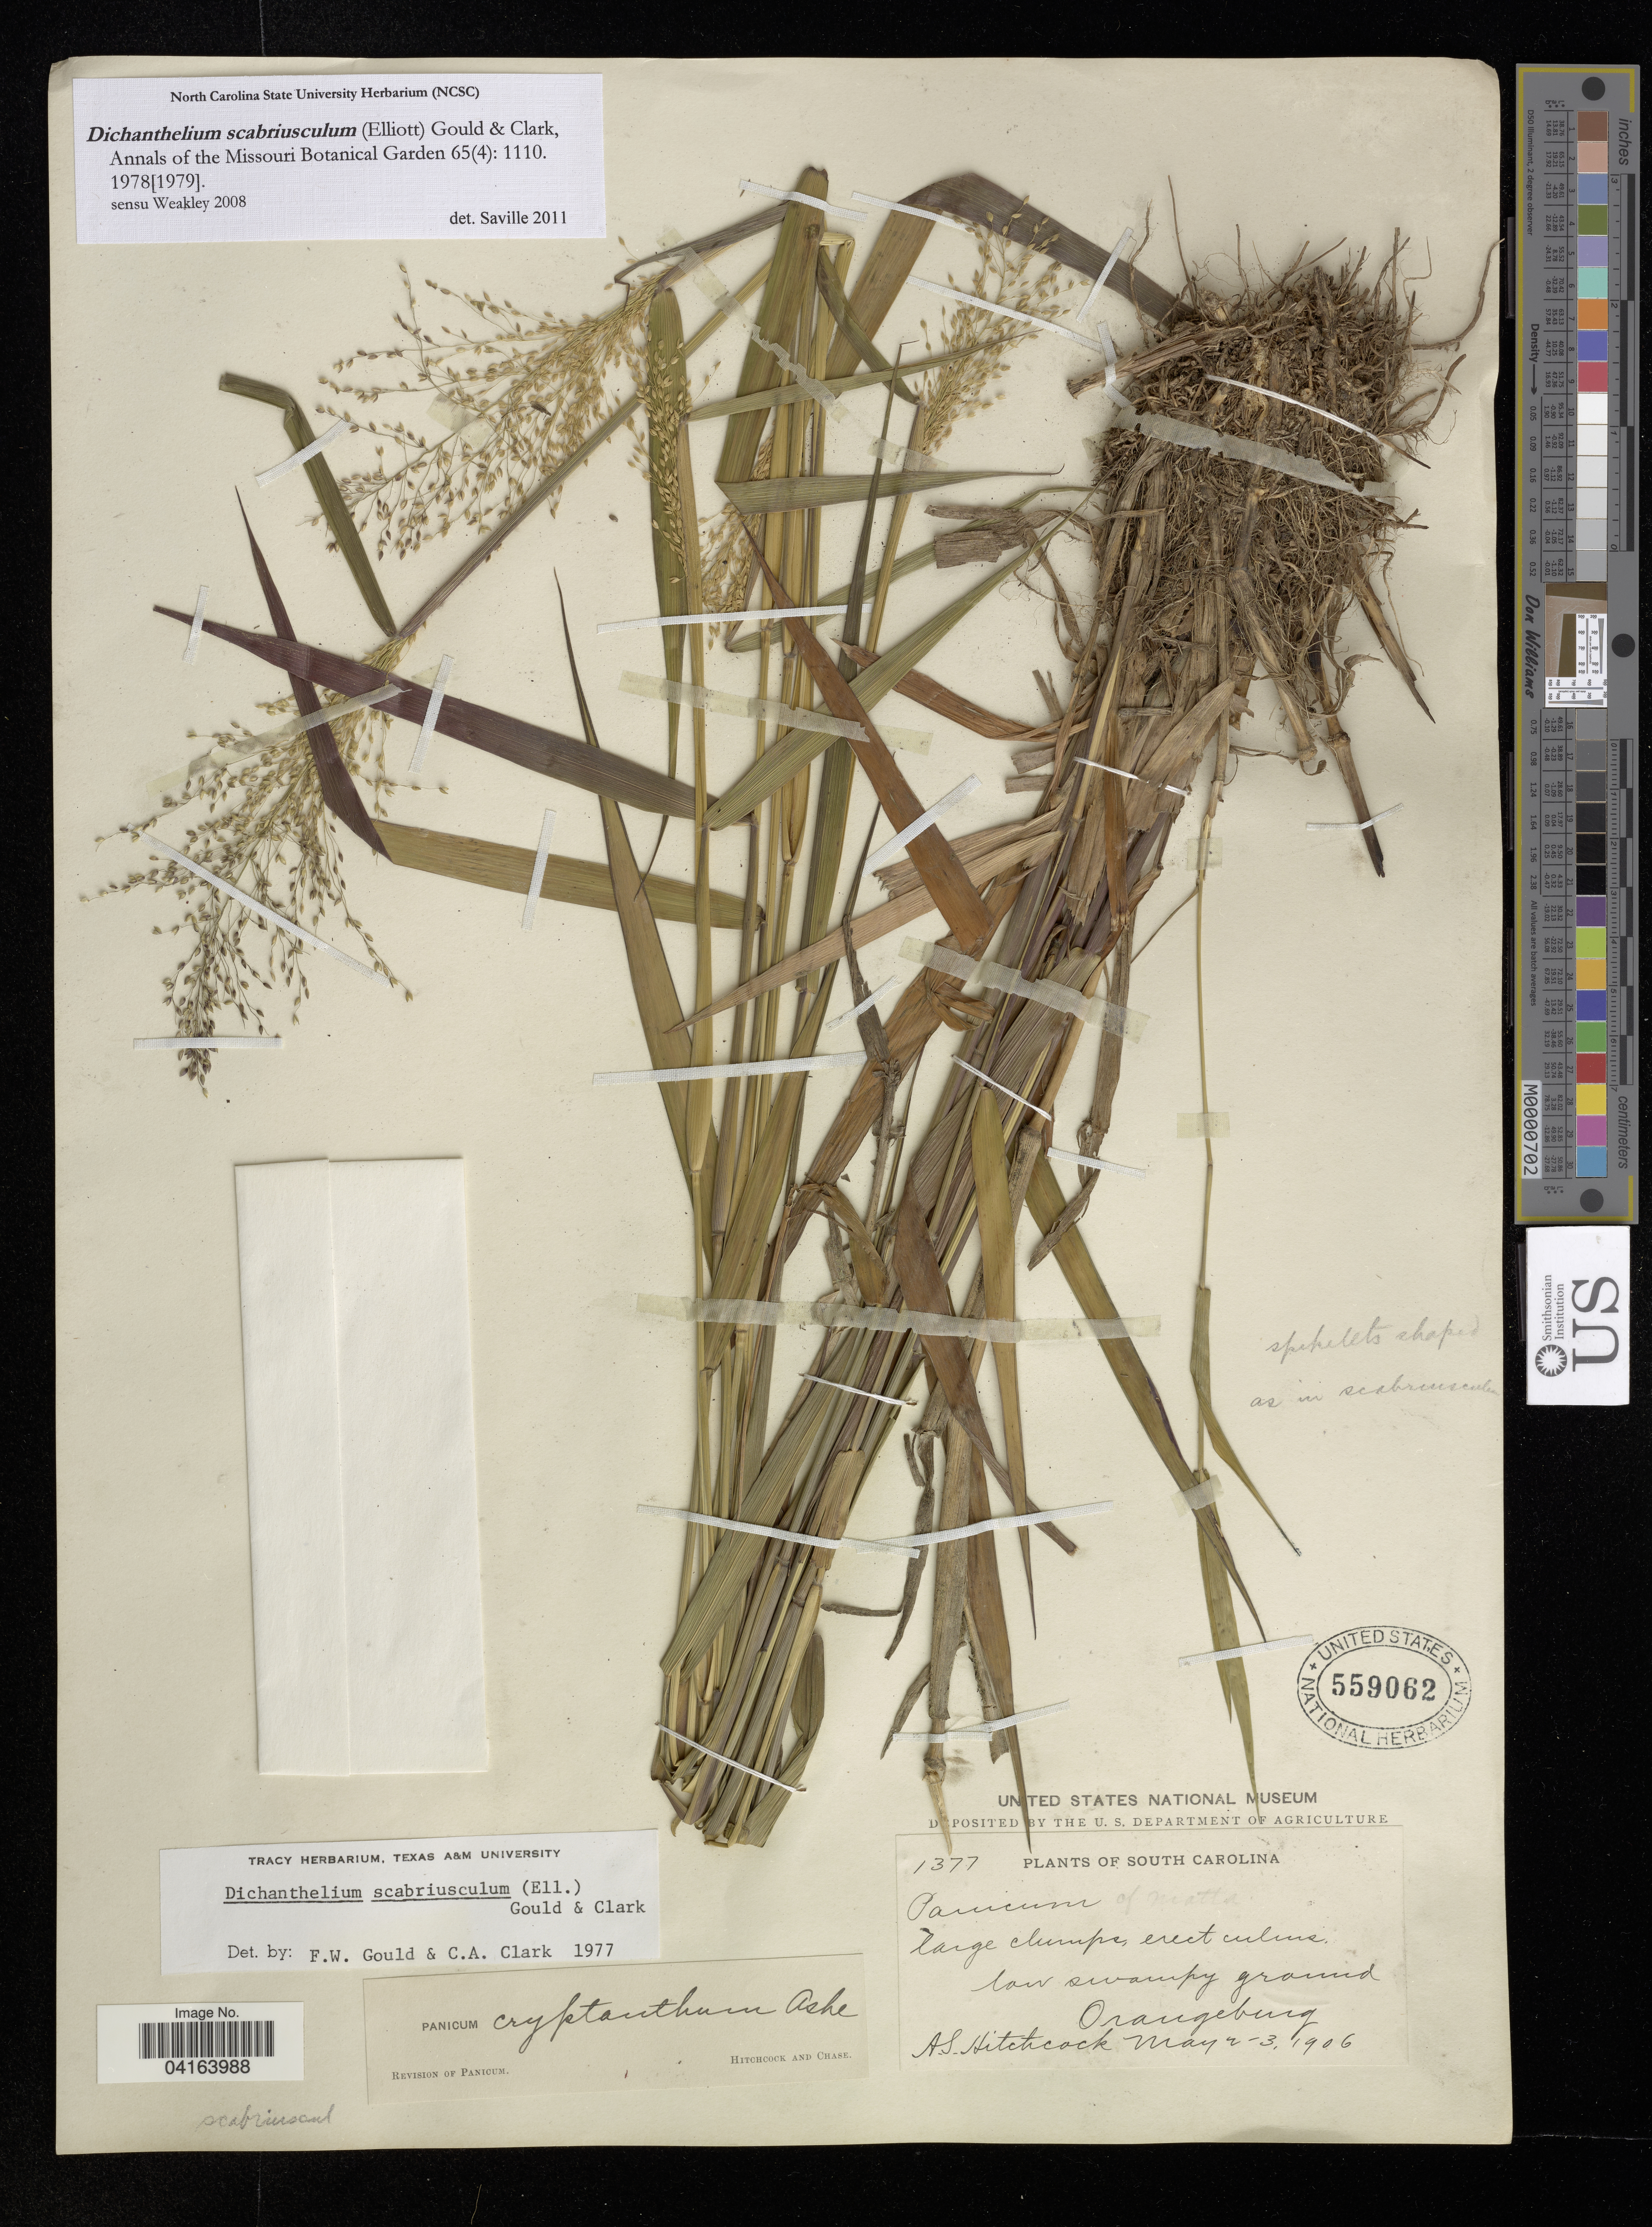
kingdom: Plantae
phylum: Tracheophyta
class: Liliopsida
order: Poales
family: Poaceae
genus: Dichanthelium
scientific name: Dichanthelium scabriusculum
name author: (Elliott) Gould & C.A. Clark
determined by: Saville, A. C., (NCSC), North Carolina State University (UNITED STATES)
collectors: A. Hitchcock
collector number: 1377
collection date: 1906-05-02/1906-05-03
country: United States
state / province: South Carolina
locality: Orangeburg.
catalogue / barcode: US 559062